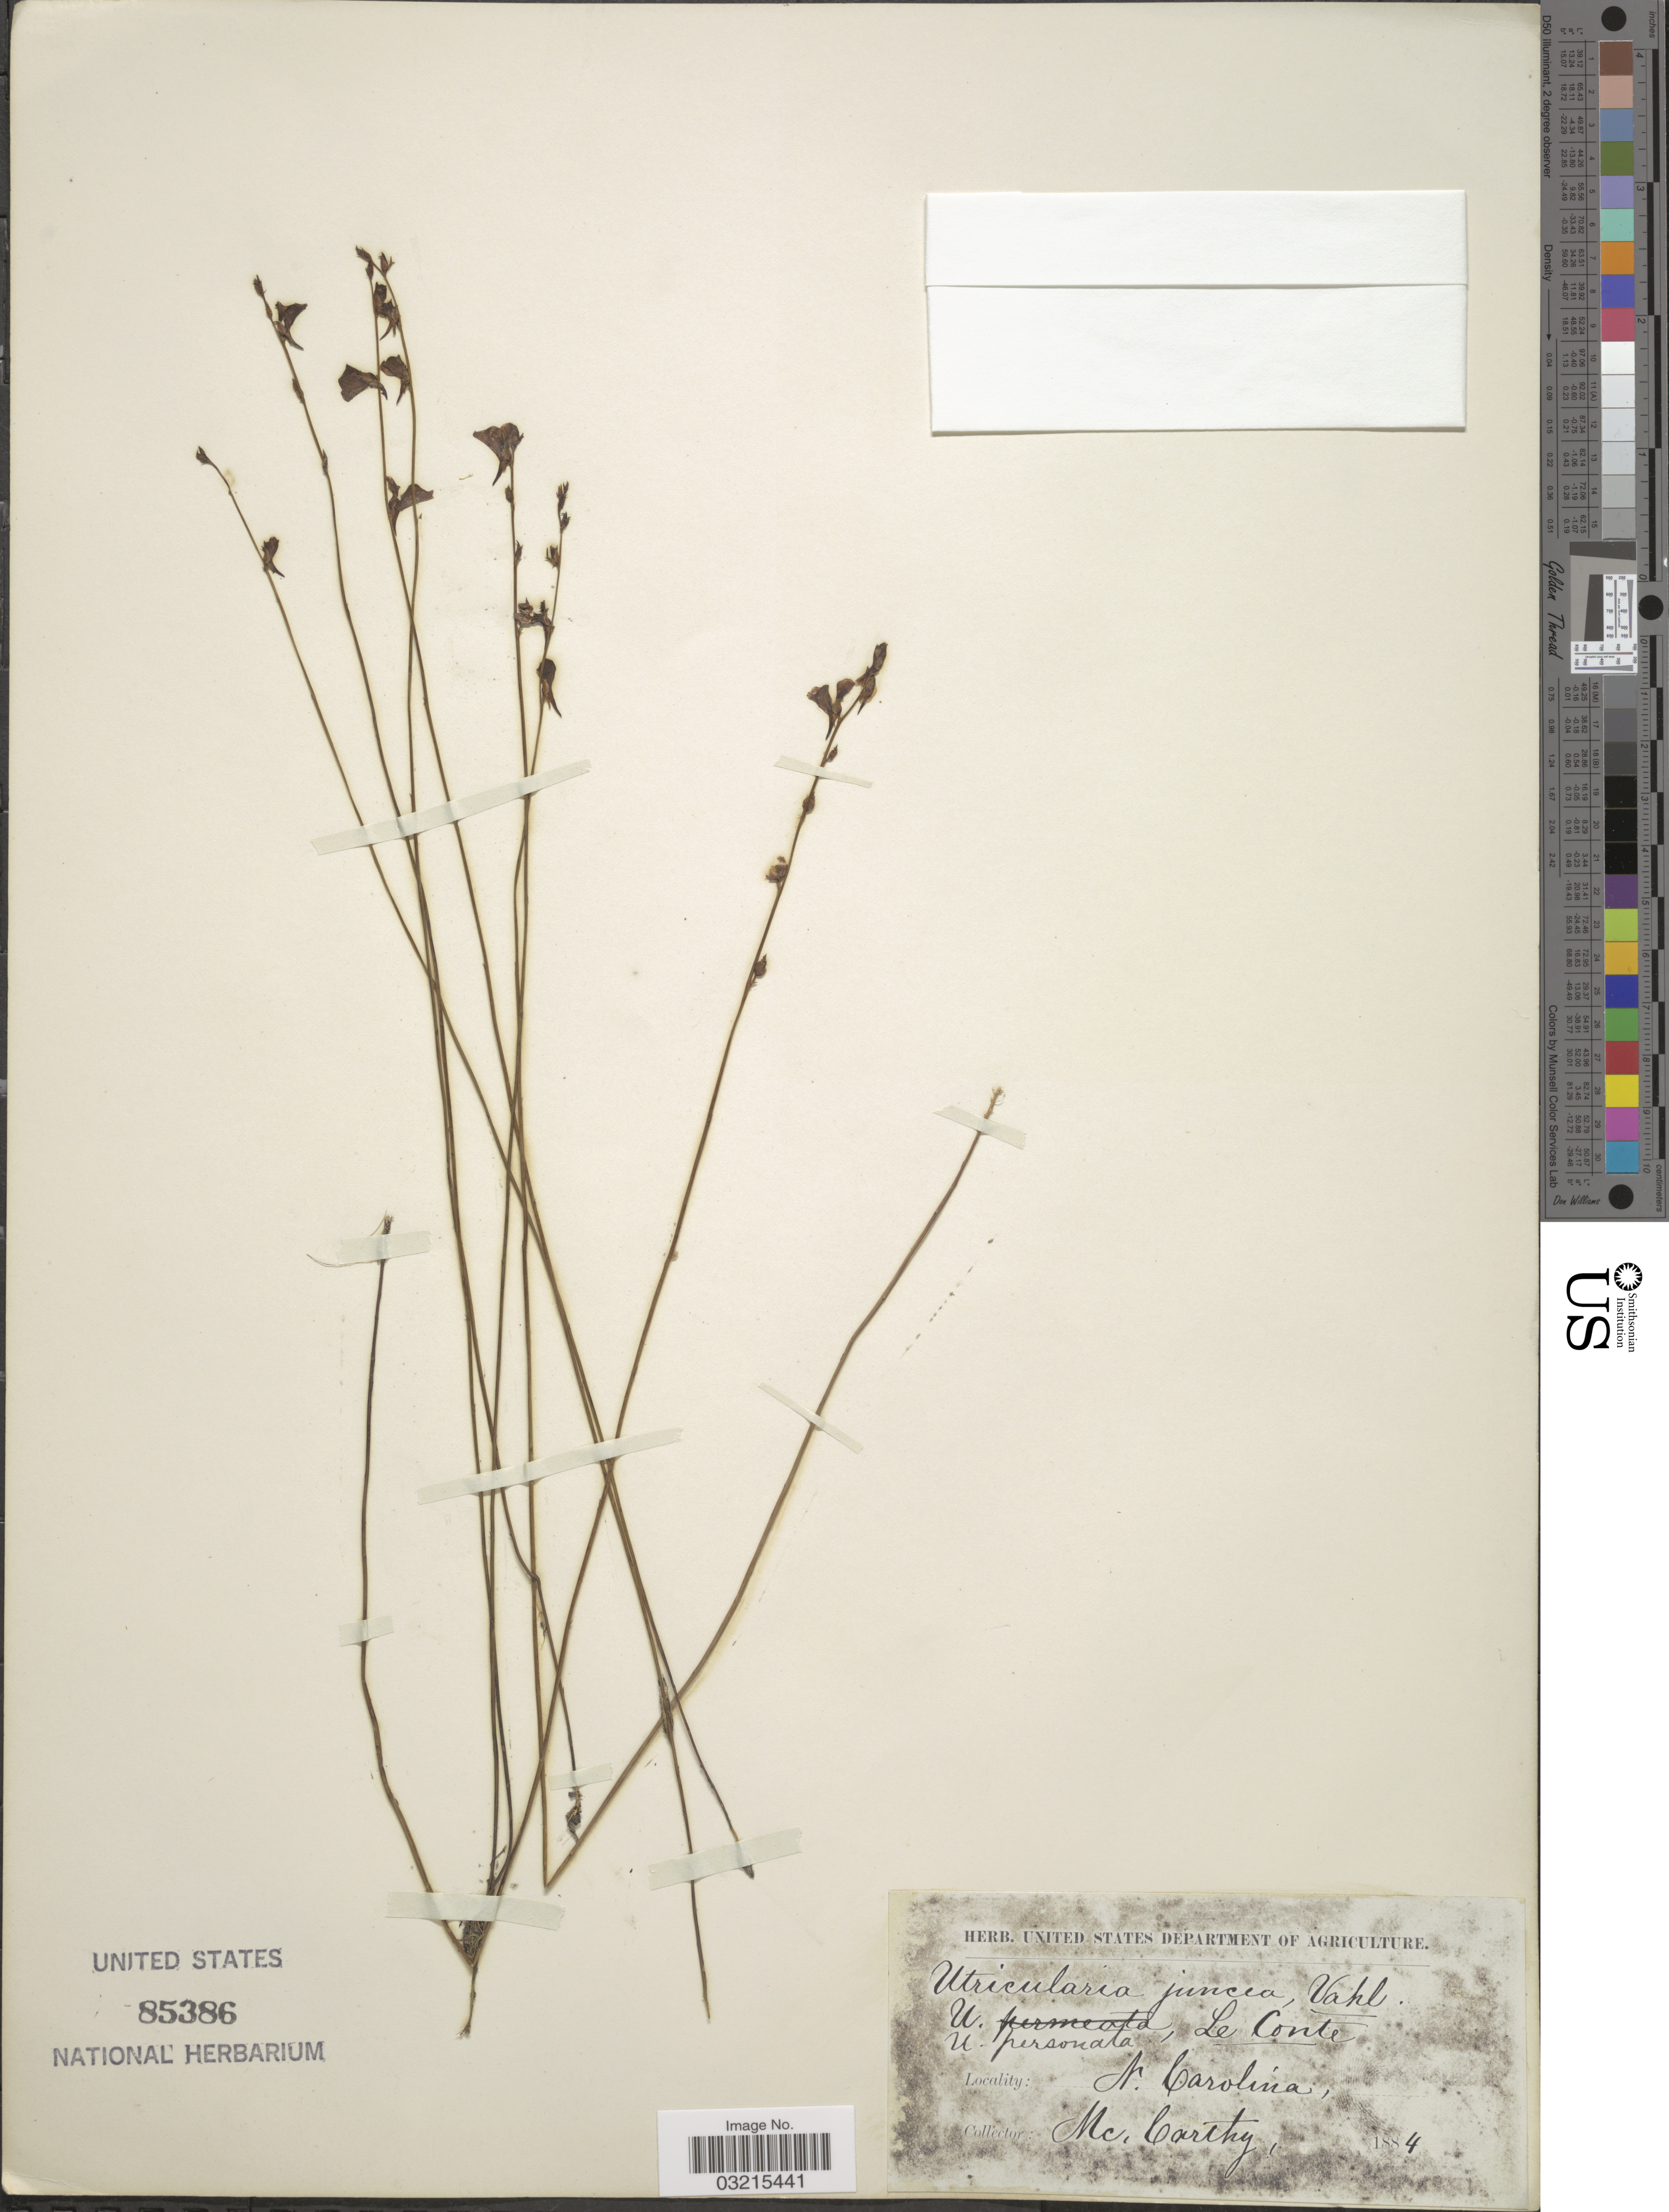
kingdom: Plantae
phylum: Tracheophyta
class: Magnoliopsida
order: Lamiales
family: Lentibulariaceae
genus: Utricularia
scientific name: Utricularia juncea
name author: Vahl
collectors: -- McCarthy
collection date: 1884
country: United States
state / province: North Carolina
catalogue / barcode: US 85386